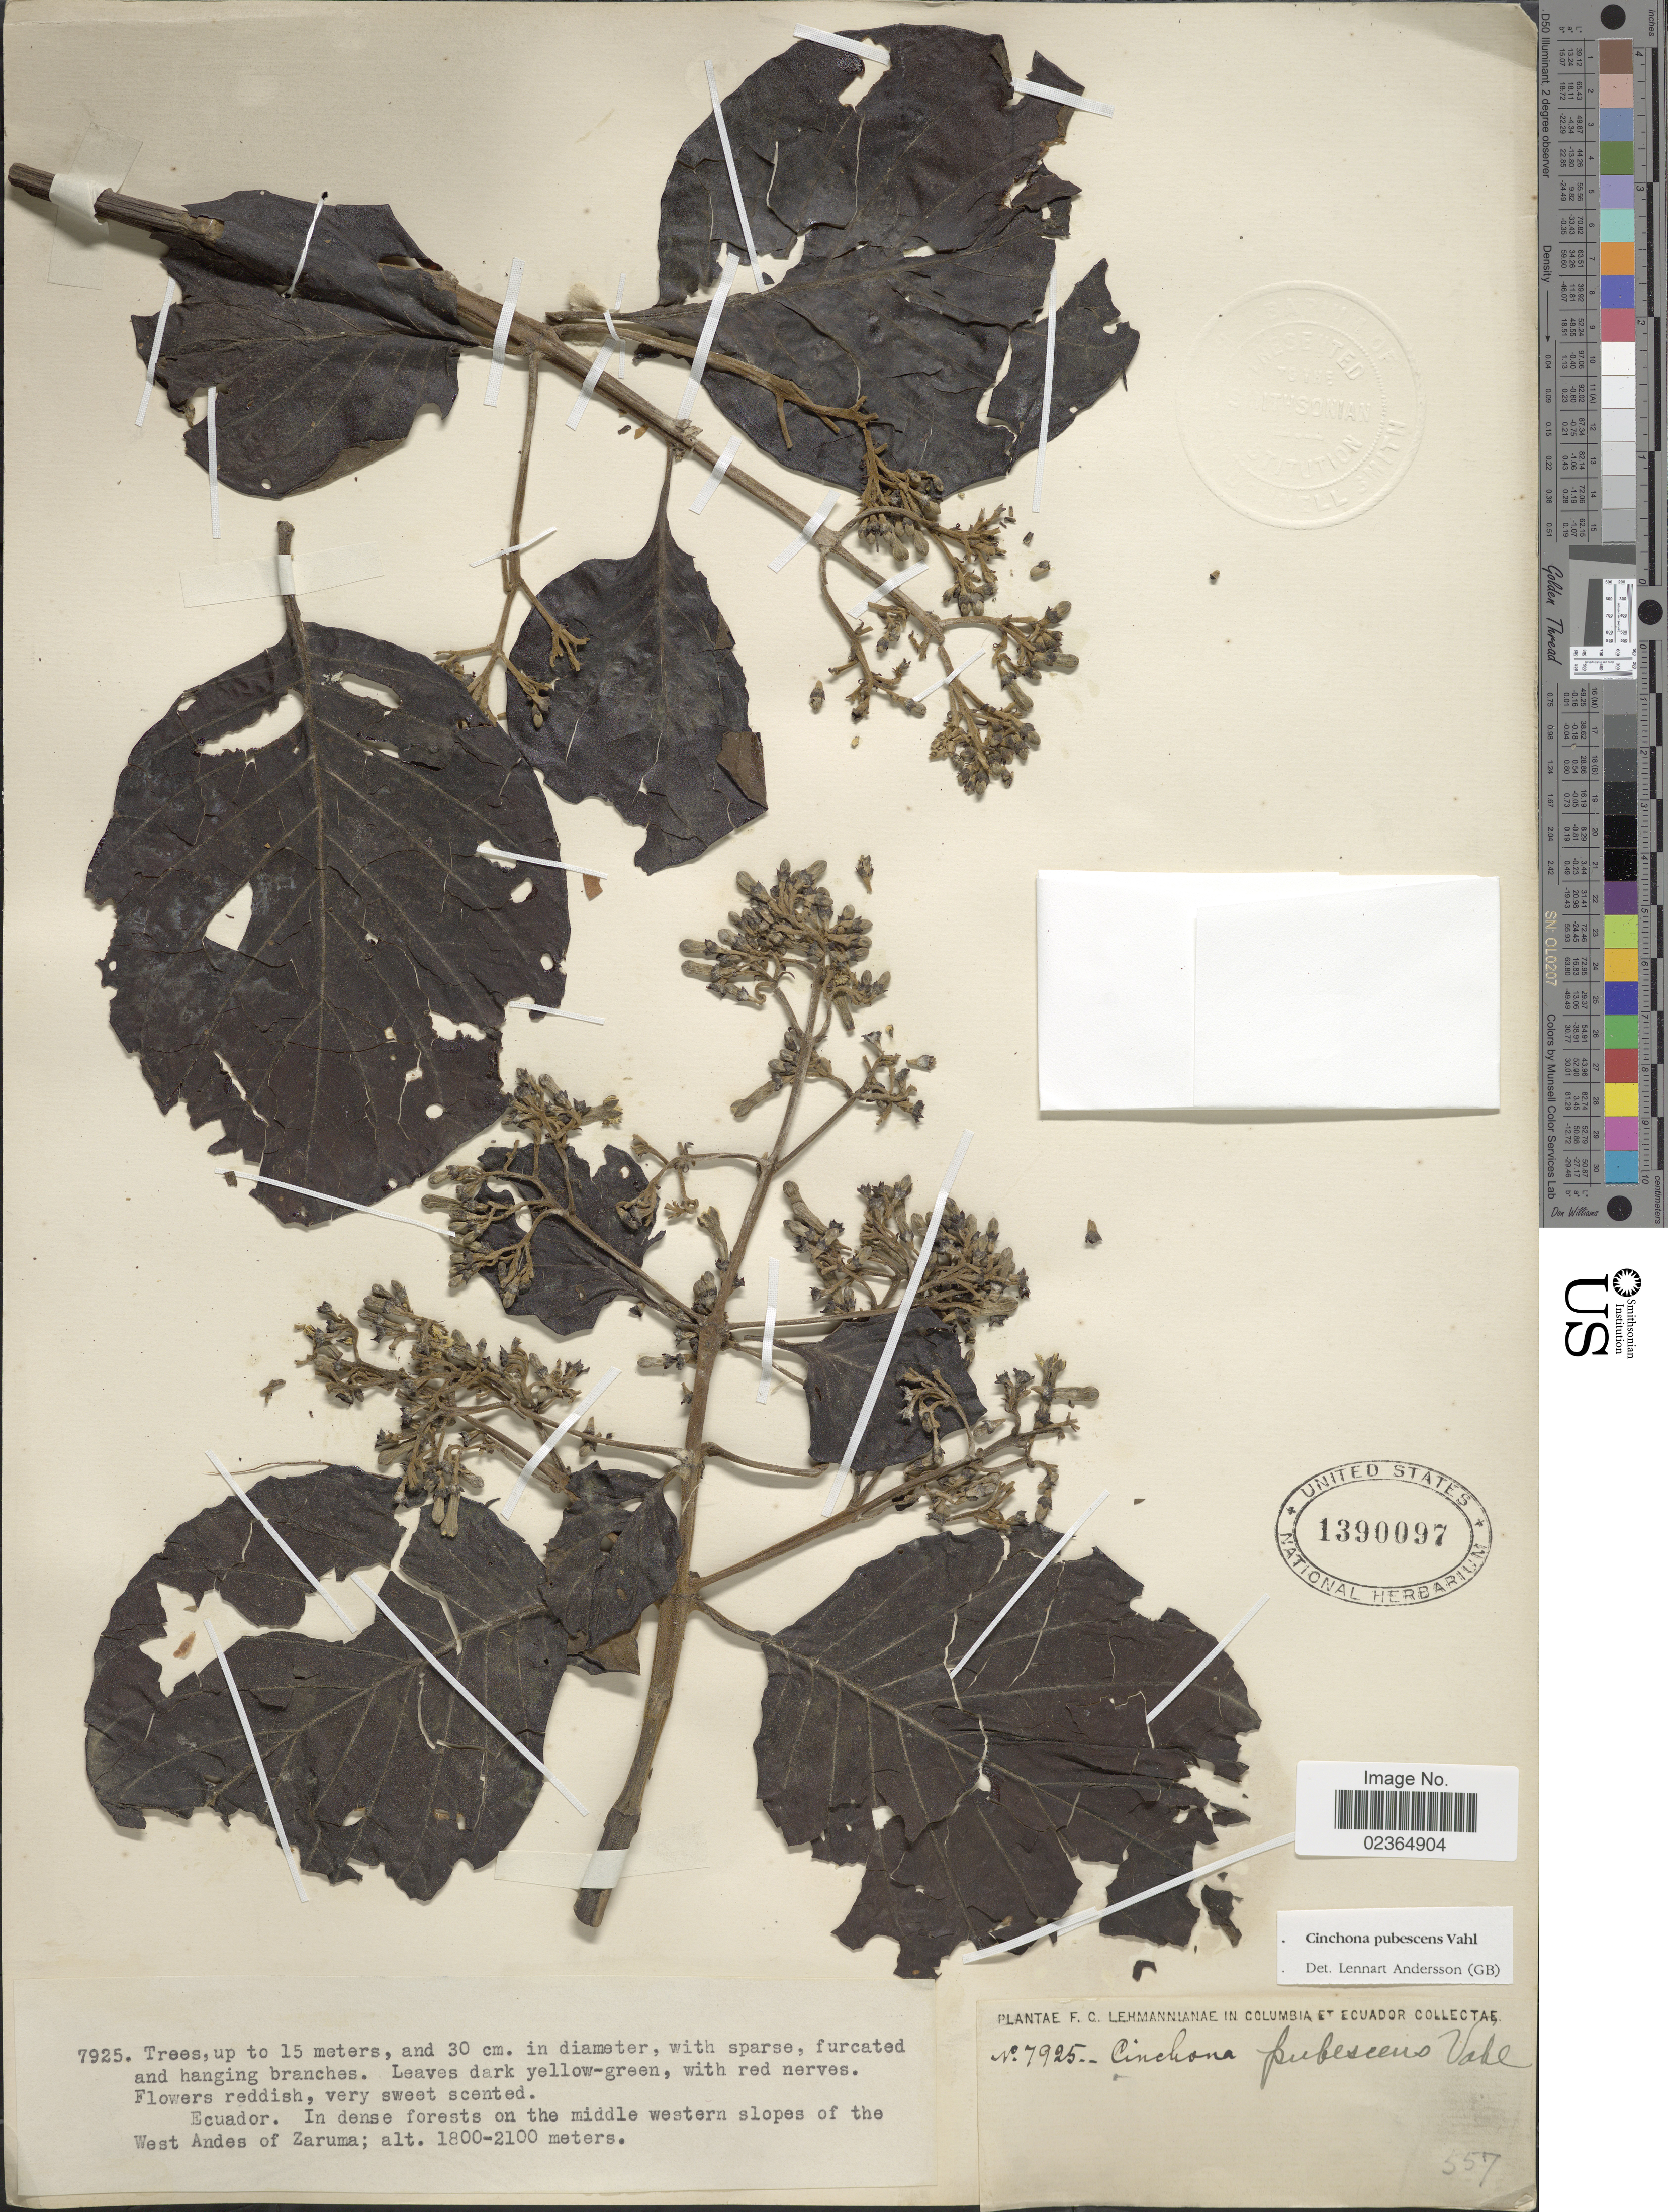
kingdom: Plantae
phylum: Tracheophyta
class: Magnoliopsida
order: Gentianales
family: Rubiaceae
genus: Cinchona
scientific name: Cinchona pubescens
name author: Vahl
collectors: F. C. Lehmann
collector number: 7925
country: Ecuador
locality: Middle western slopes of the West Andes of Zaruma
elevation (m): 1800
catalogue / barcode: US 1390097